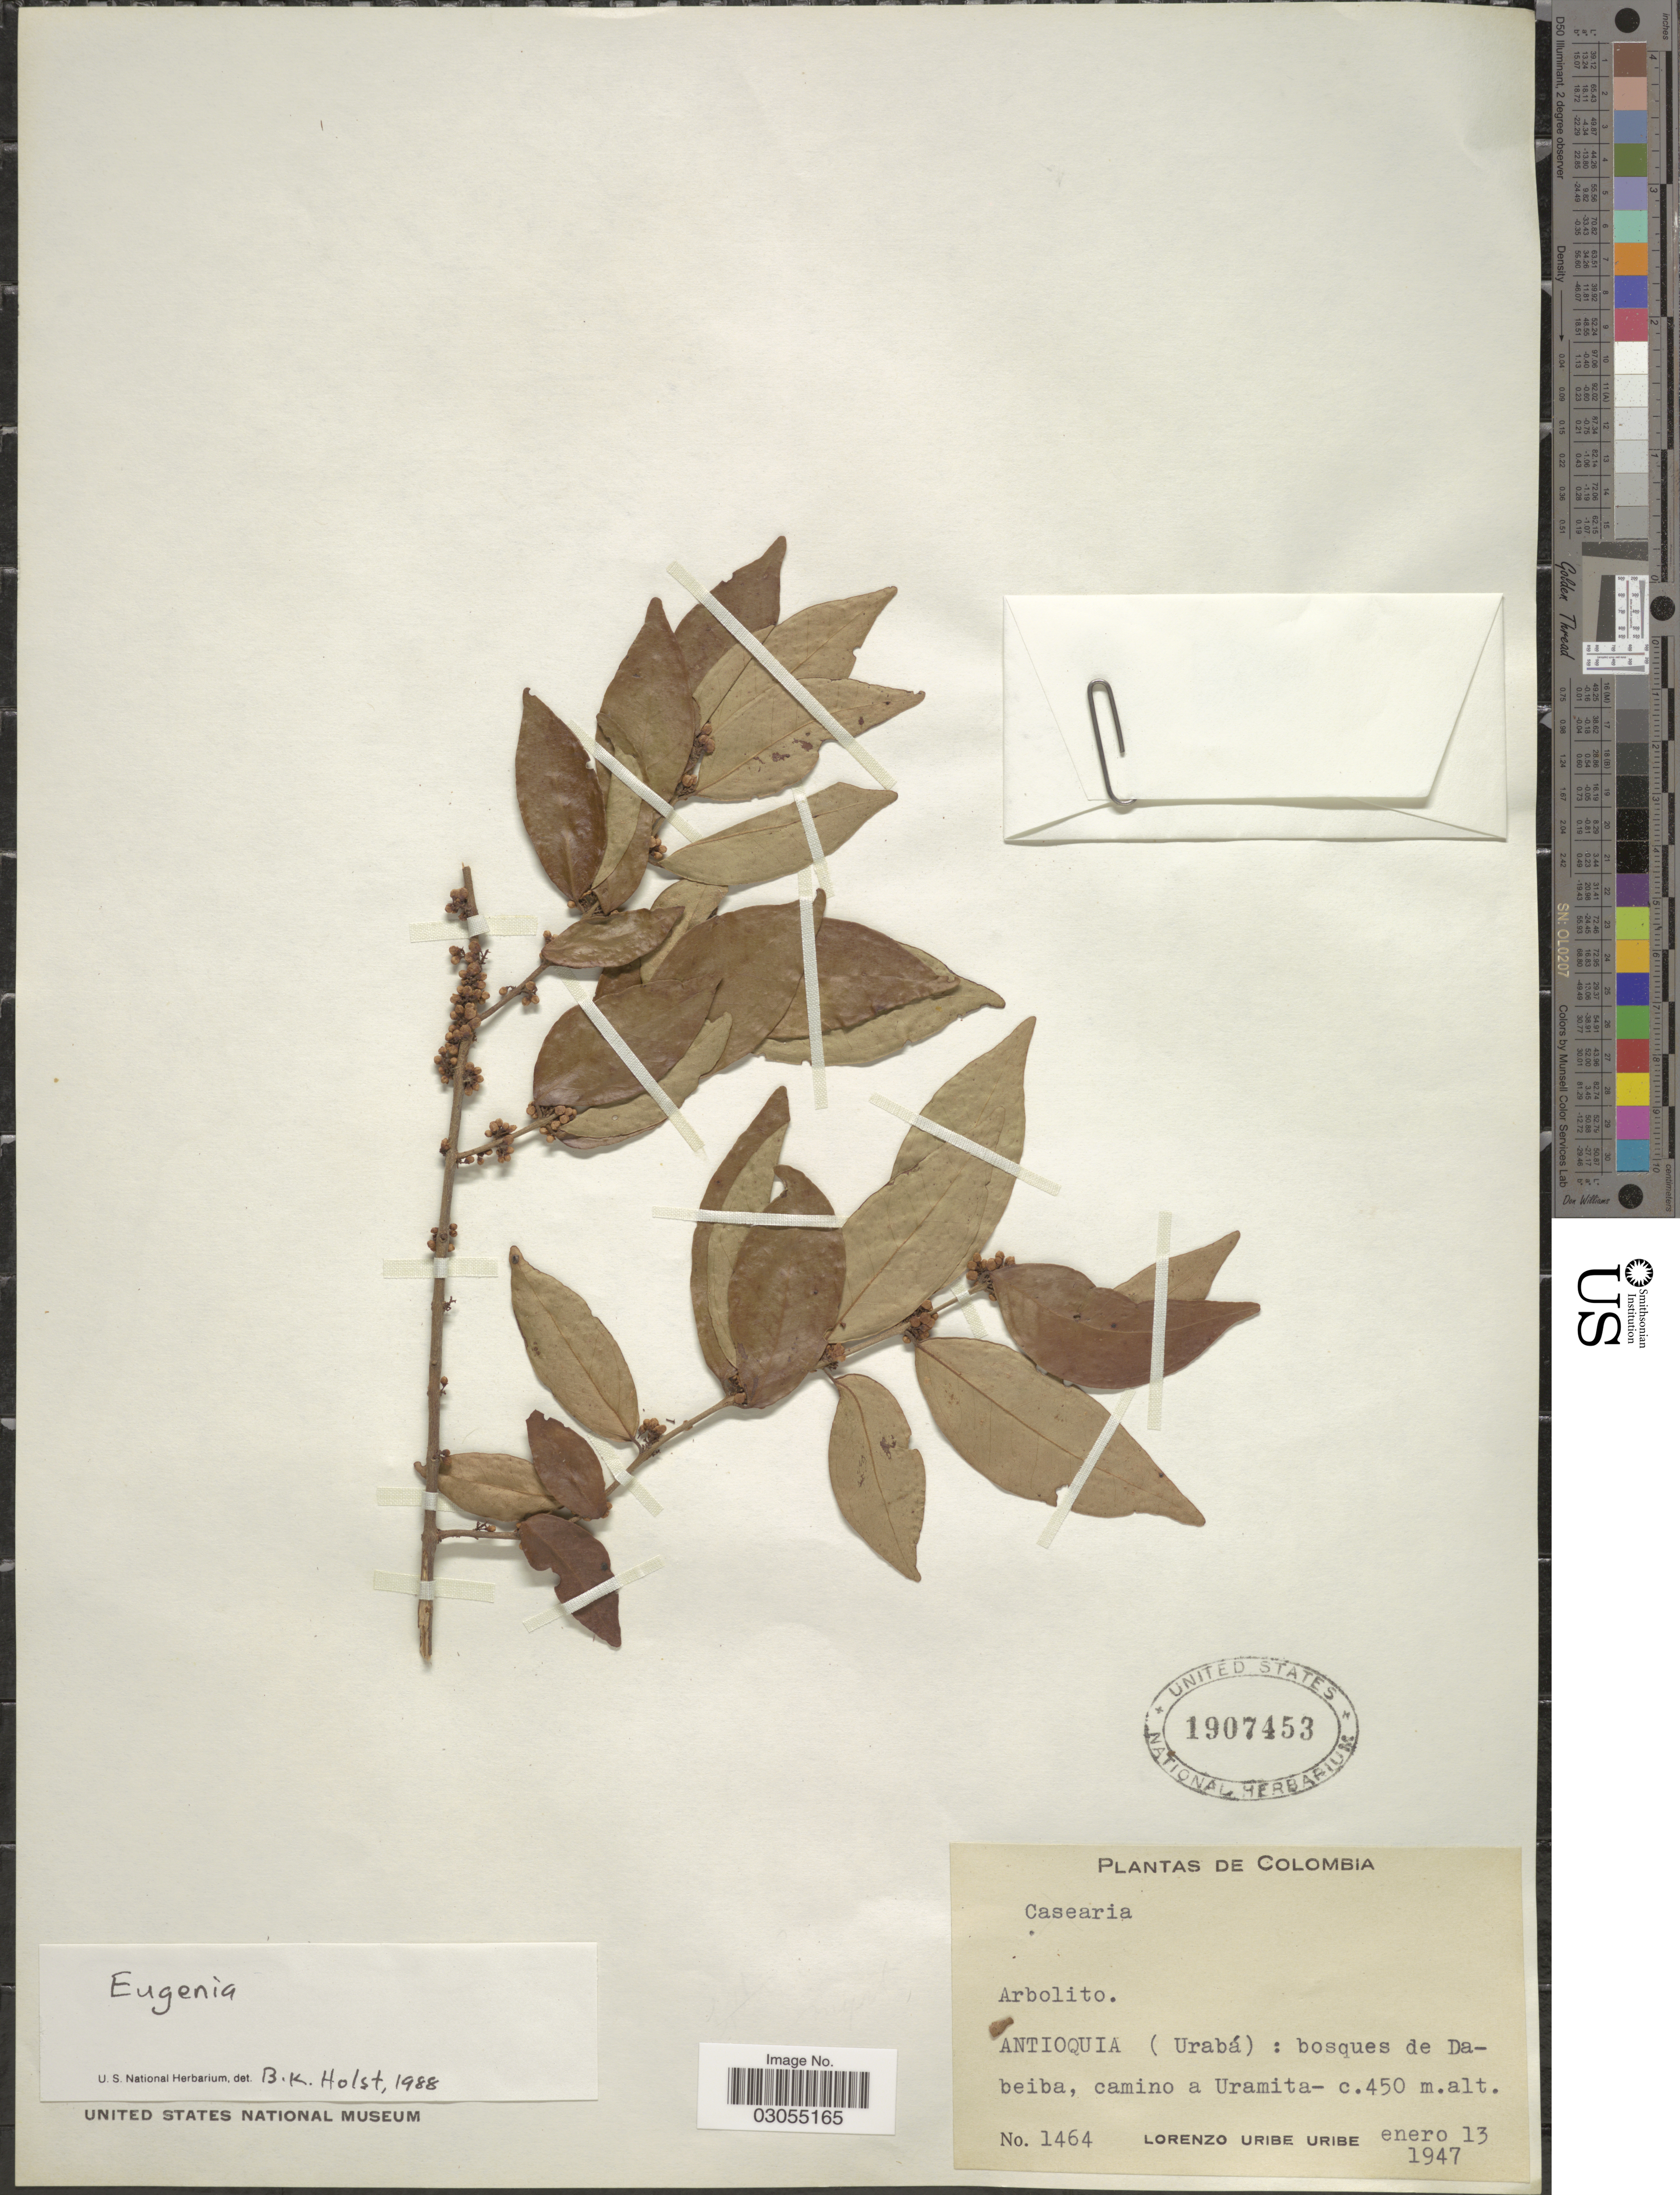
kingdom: Plantae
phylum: Tracheophyta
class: Magnoliopsida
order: Myrtales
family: Myrtaceae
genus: Eugenia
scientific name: Eugenia sp.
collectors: L. Uribe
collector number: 1464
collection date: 1947-01-13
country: Colombia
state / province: Antioquia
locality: (Urabá): bosque de Dabeiba, camino a Uramita.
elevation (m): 450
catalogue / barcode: US 1907453